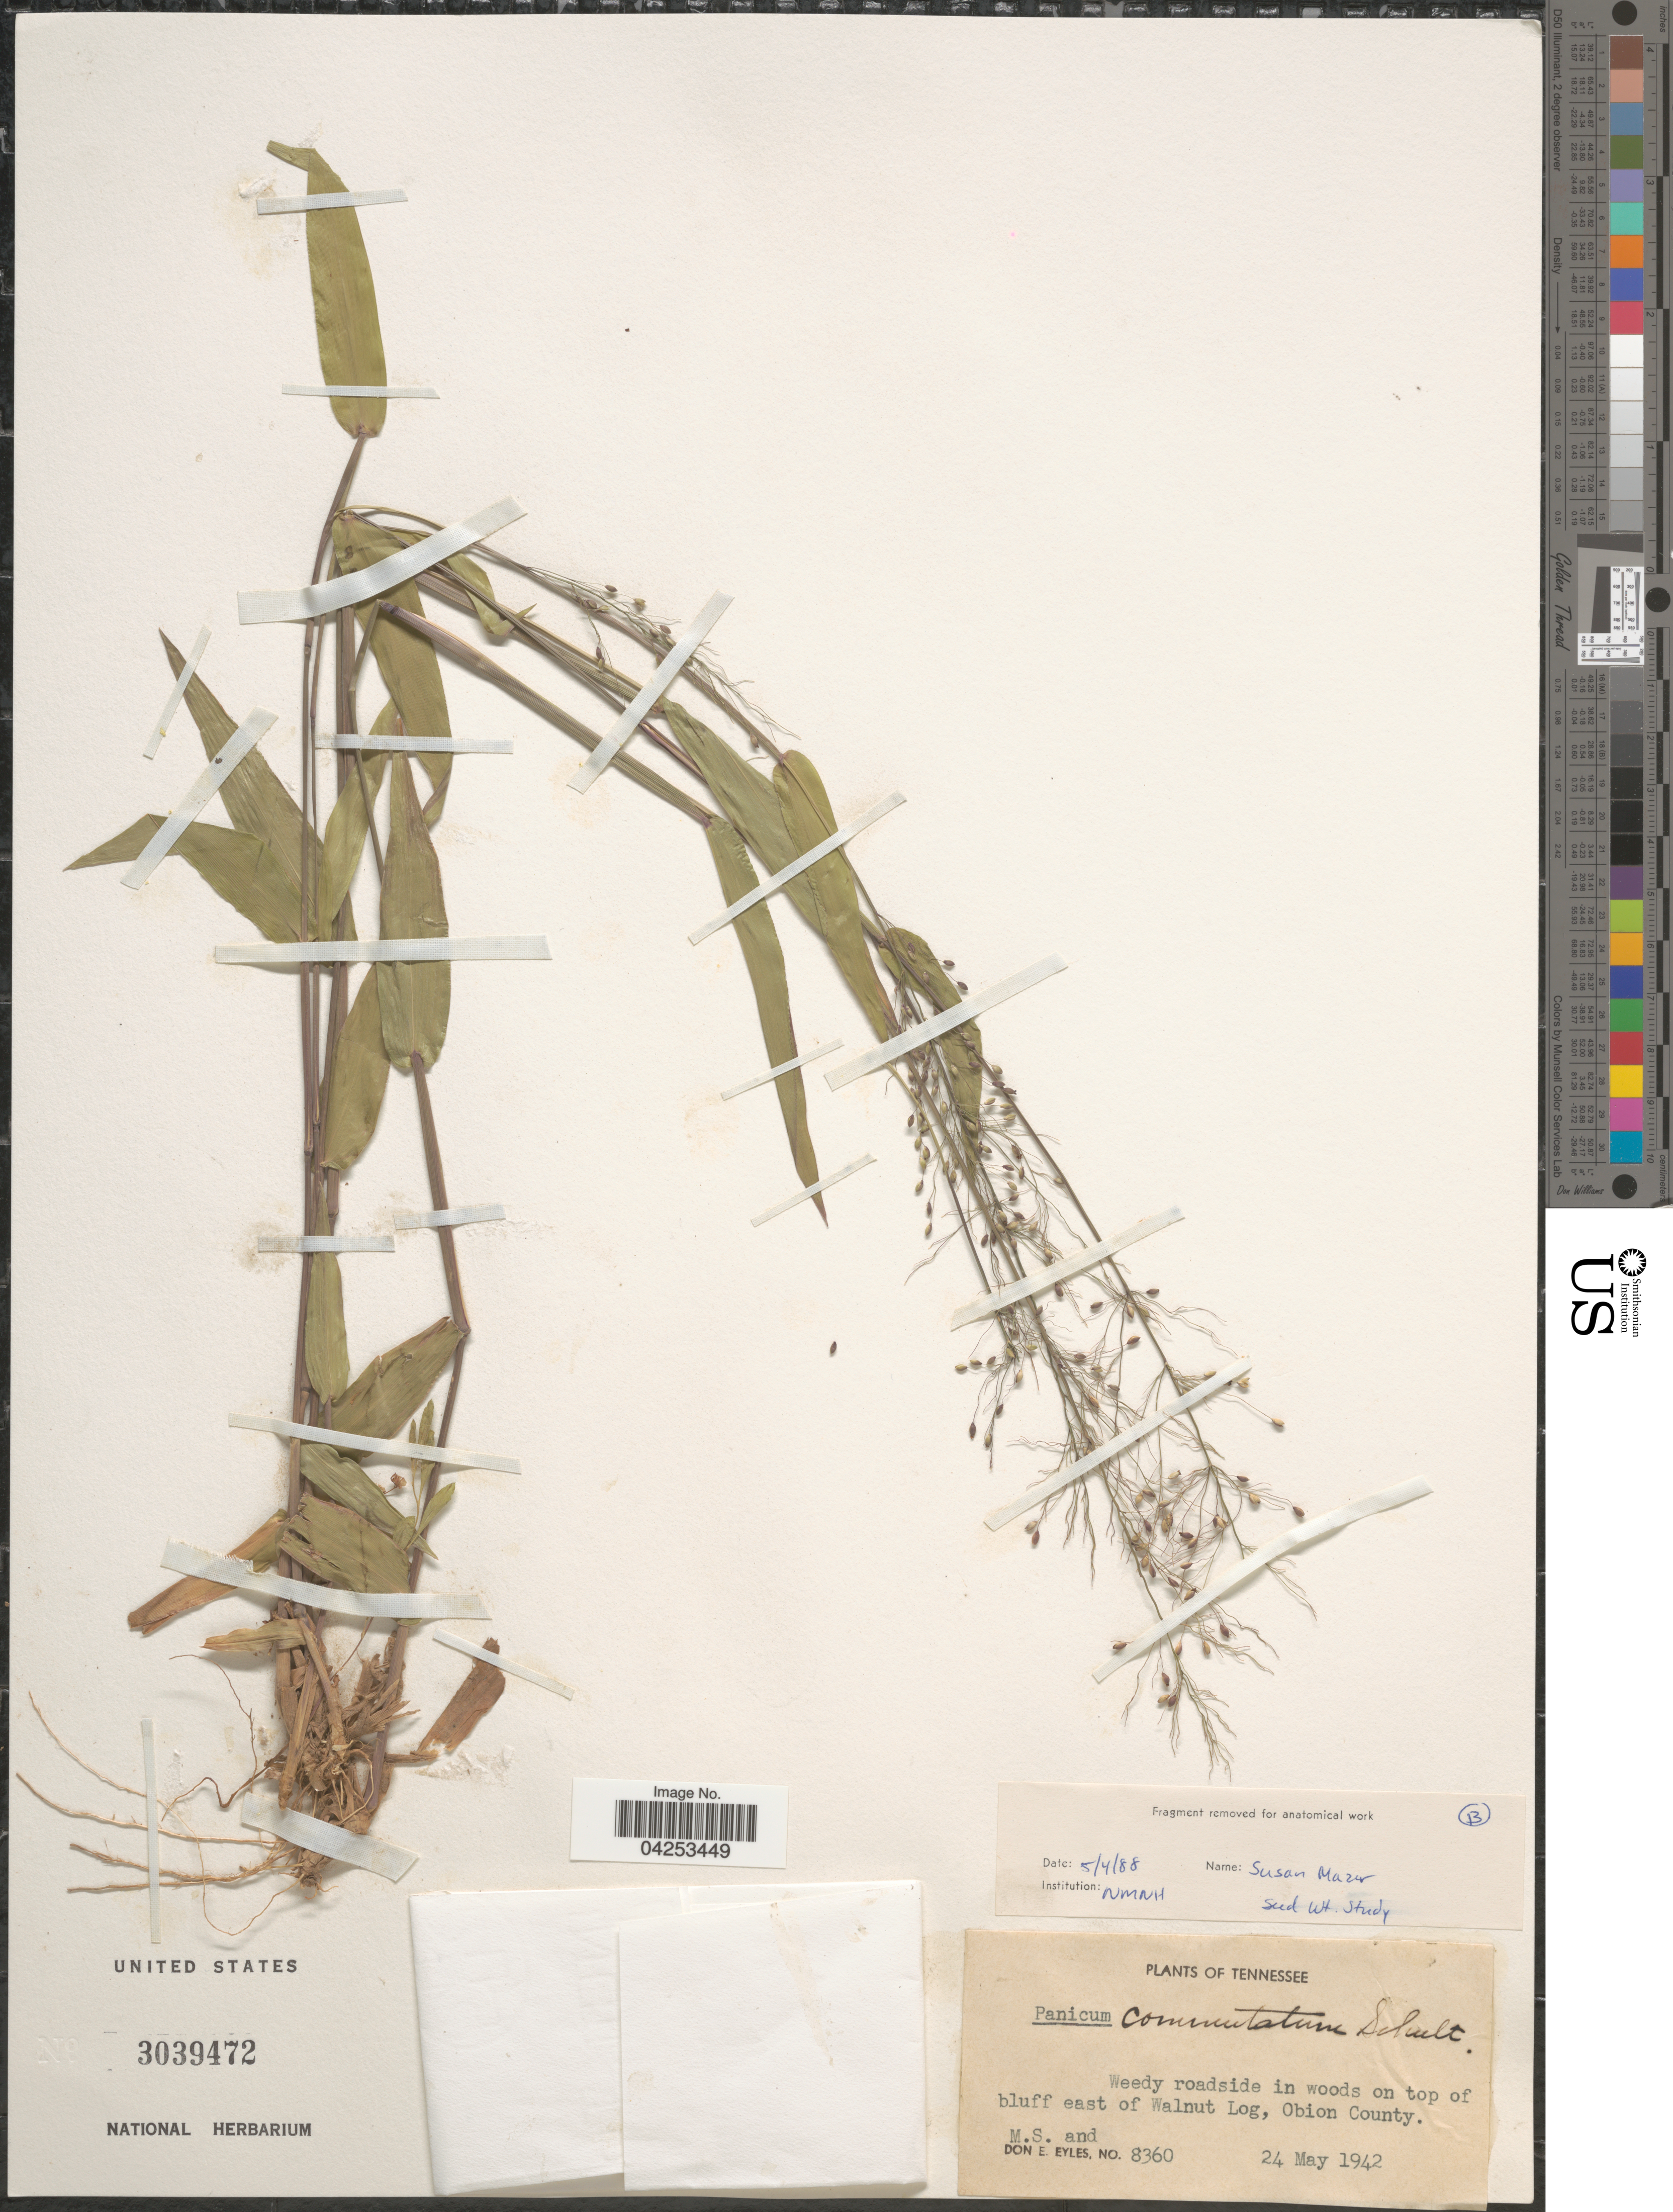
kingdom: Plantae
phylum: Tracheophyta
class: Liliopsida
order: Poales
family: Poaceae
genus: Dichanthelium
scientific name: Dichanthelium commutatum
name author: (Schult.) Gould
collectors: M. Eyles & D. Eyles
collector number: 8360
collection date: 1942-05-24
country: United States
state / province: Tennessee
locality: Weedy roadside in woods on top of bluff east of Walnut Log, Obion County.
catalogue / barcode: US 3039472